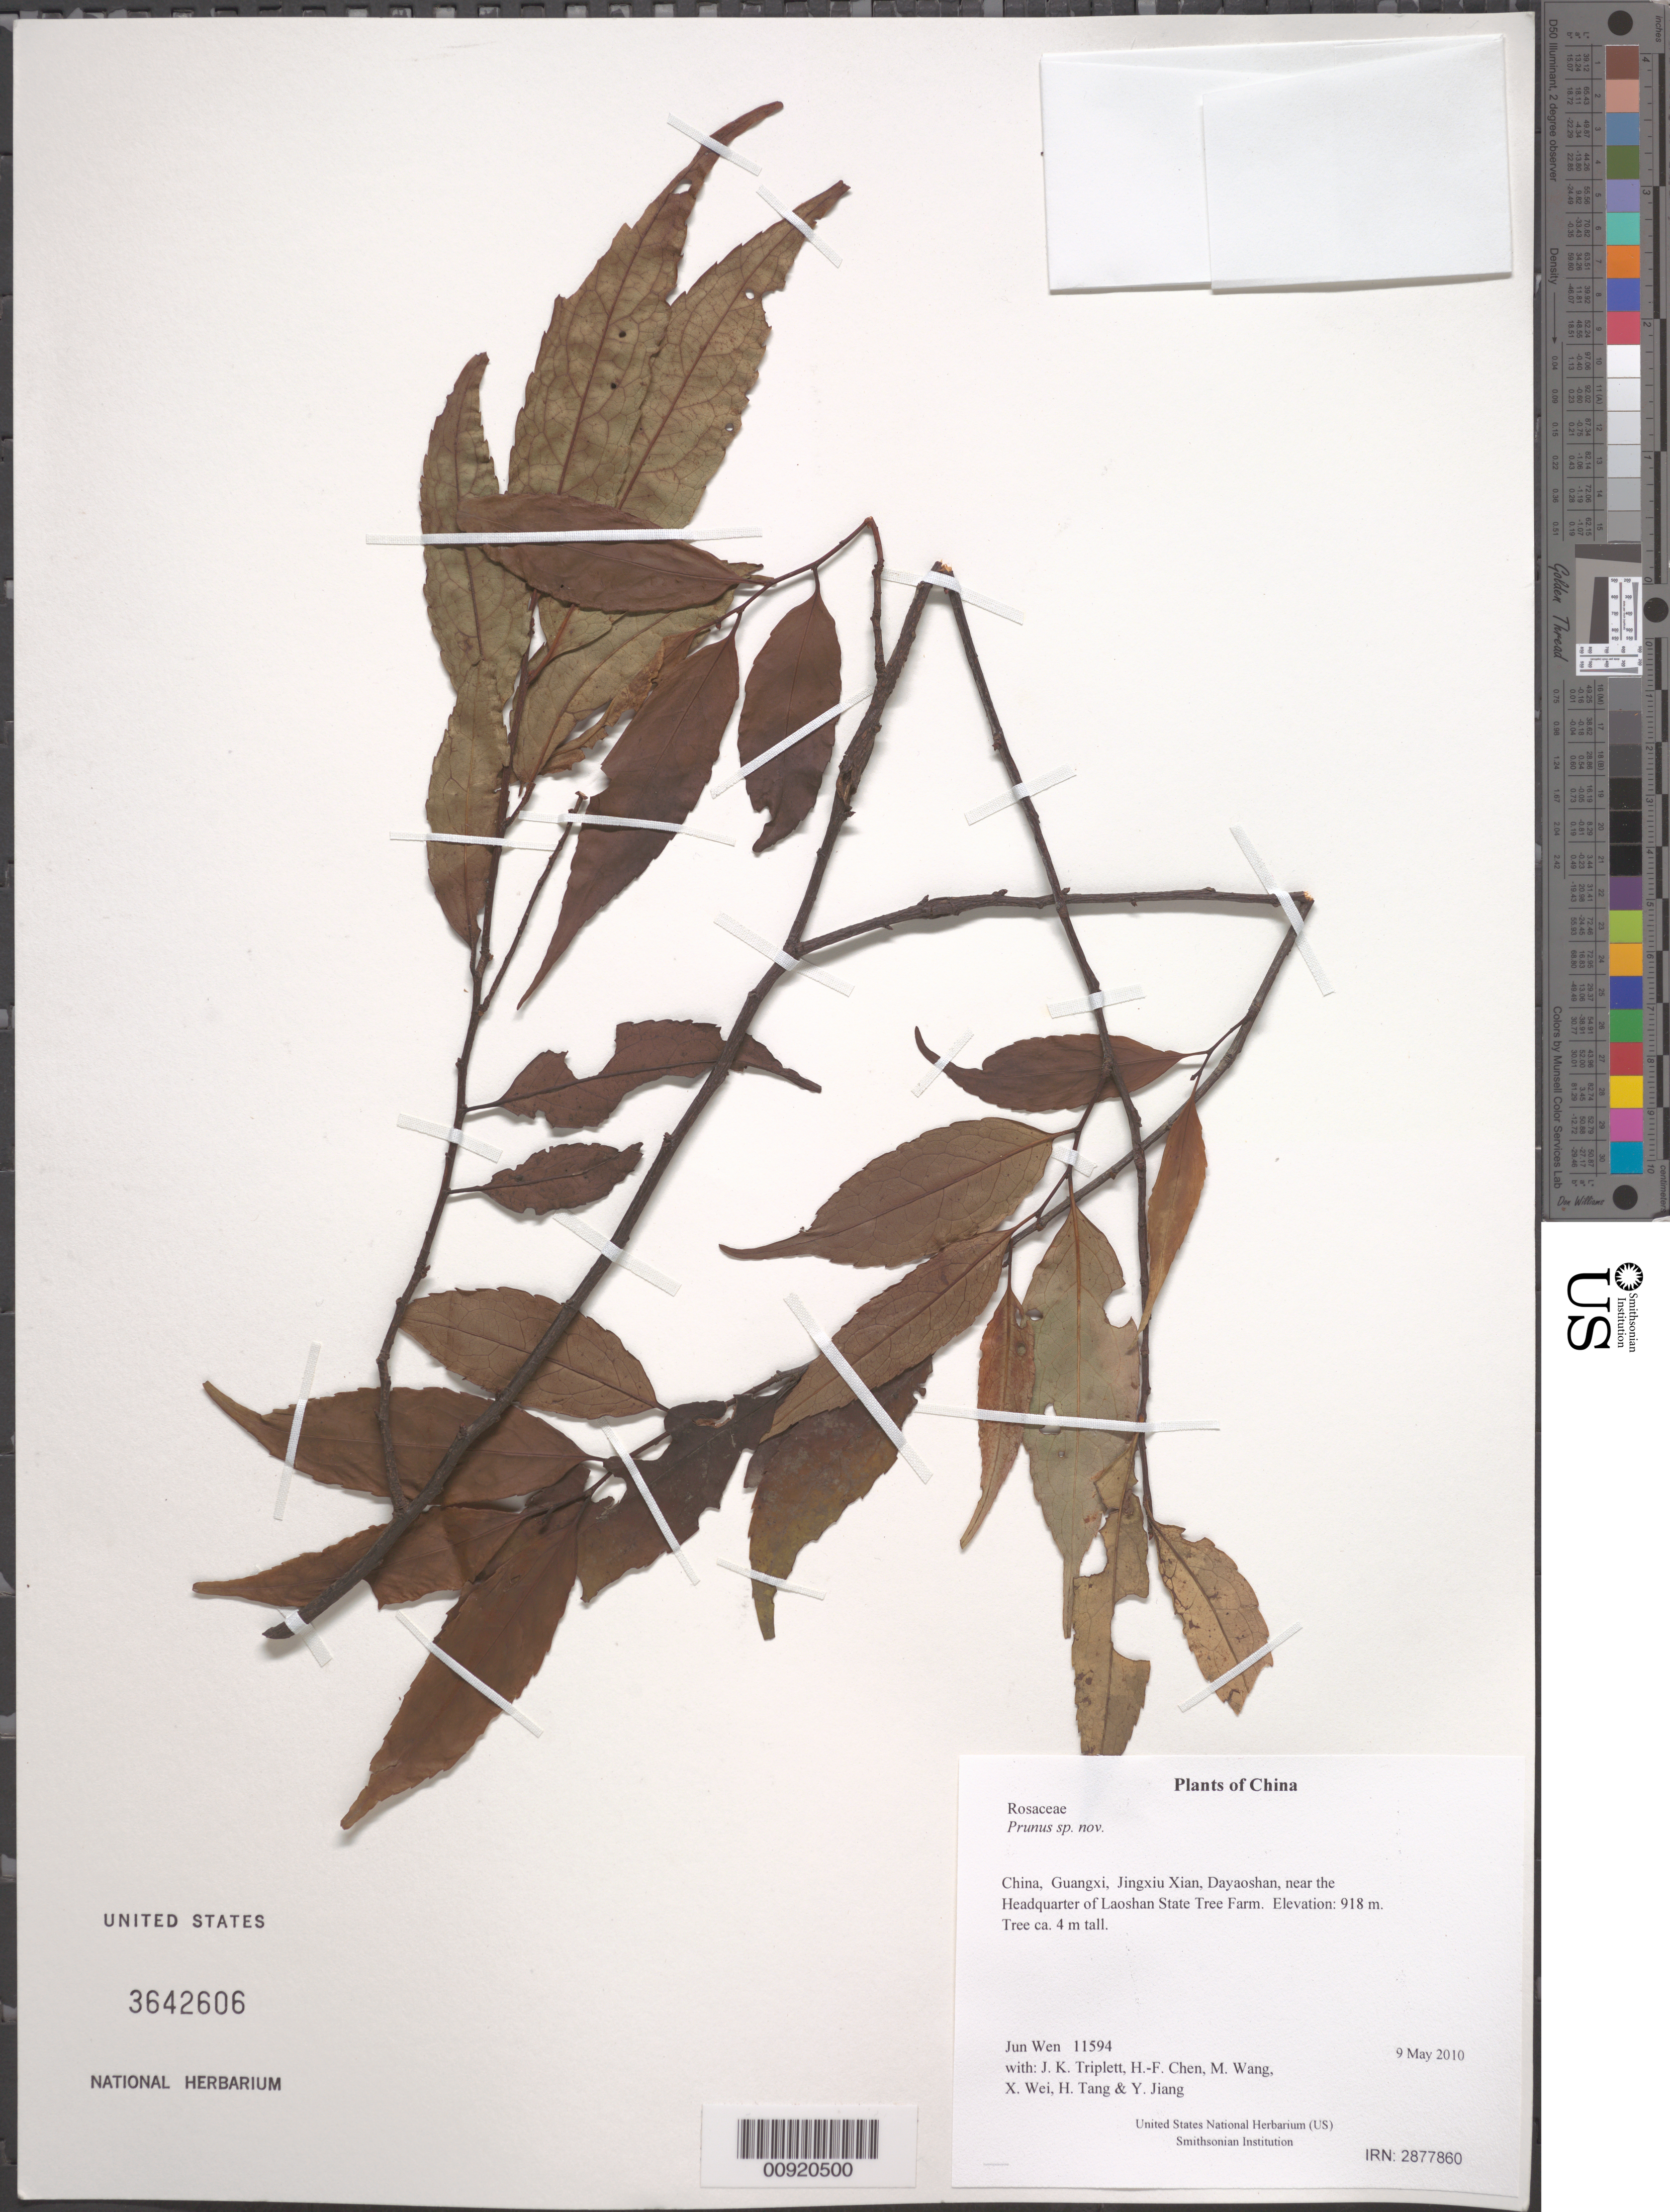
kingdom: Plantae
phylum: Tracheophyta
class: Magnoliopsida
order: Rosales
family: Rosaceae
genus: Prunus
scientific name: Prunus sp. nov.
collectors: J. Wen, J. K. Triplett, H.-F. Chen, M. Wang, X. Wei, H. Tang & Y. Jiang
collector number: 11594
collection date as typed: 9 May 2010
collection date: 2010-05-09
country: China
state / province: Guangxi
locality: Jingxiu Xian, Dayaoshan, near the Headquarter of Laoshan State Tree Farm.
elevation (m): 918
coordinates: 24 06.363 N, 110 11.969 E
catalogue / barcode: US 3642606